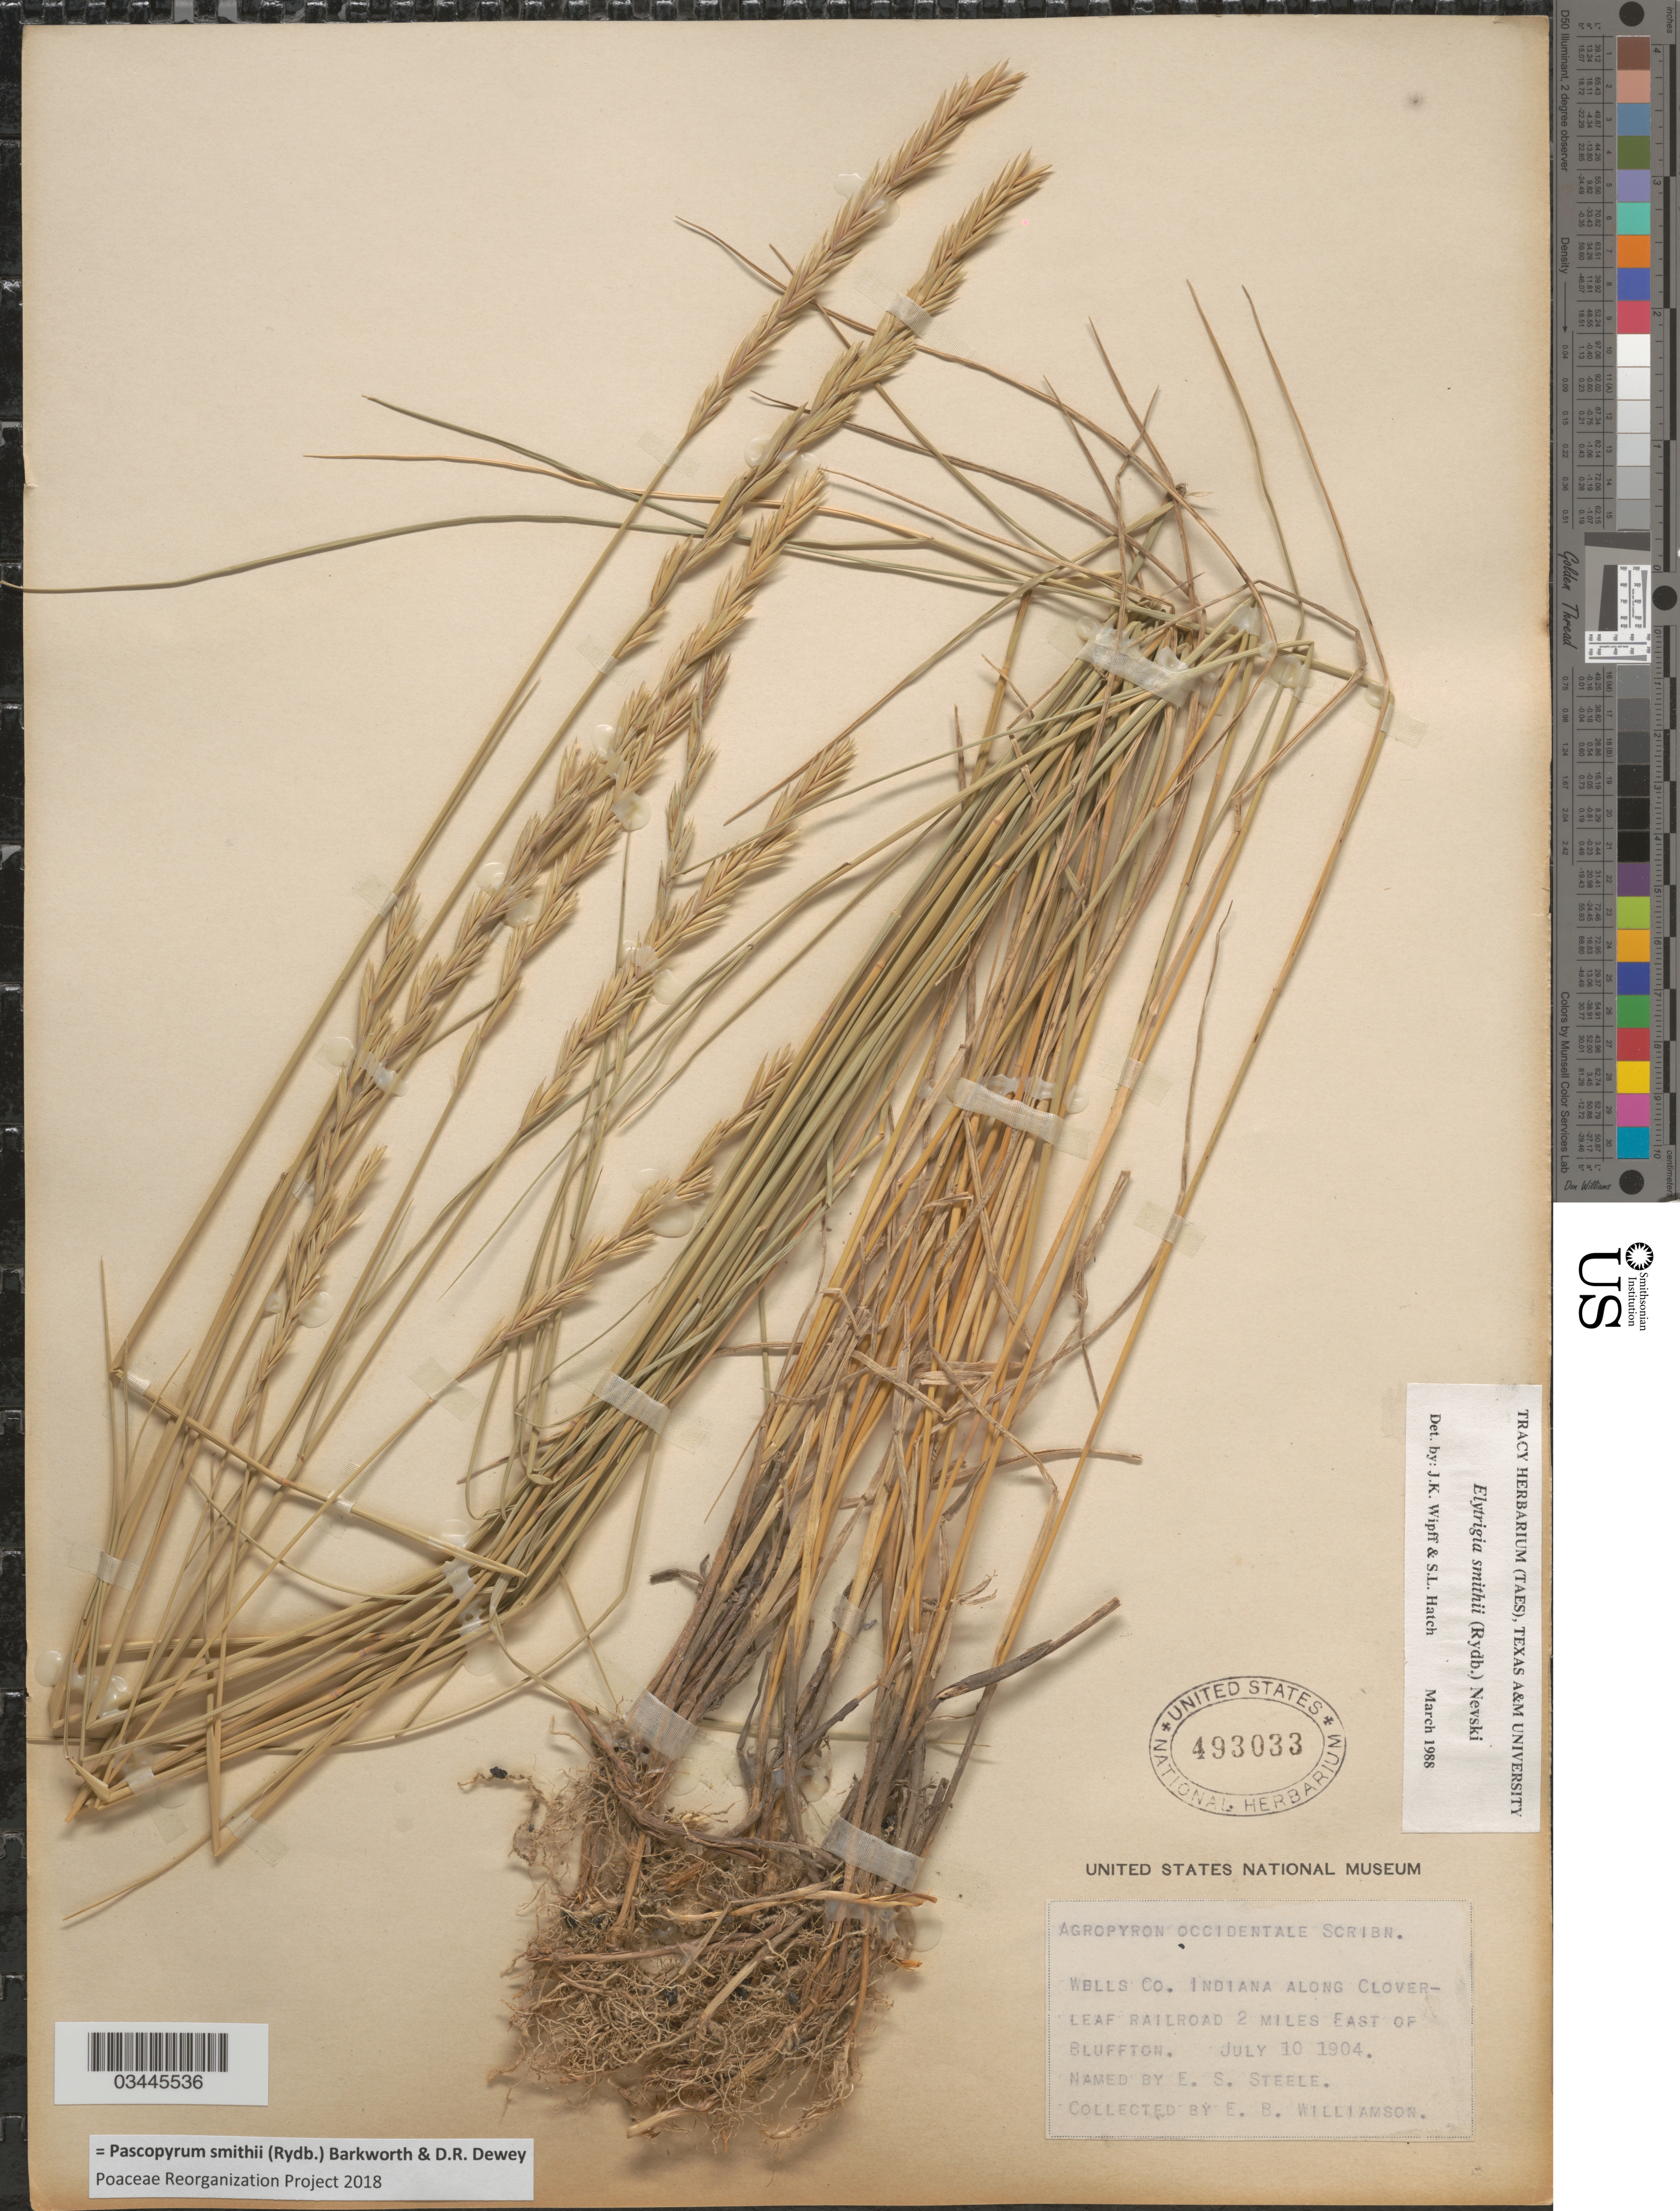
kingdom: Plantae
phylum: Tracheophyta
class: Liliopsida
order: Poales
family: Poaceae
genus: Pascopyrum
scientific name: Pascopyrum smithii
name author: (Rydb.) Barkworth & Dewey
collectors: E. Williamson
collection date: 1904-07-10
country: United States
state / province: Indiana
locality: Wella Co. Indiana along Cloverleaf railroad 2 miles East of Bluffton.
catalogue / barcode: US 493033